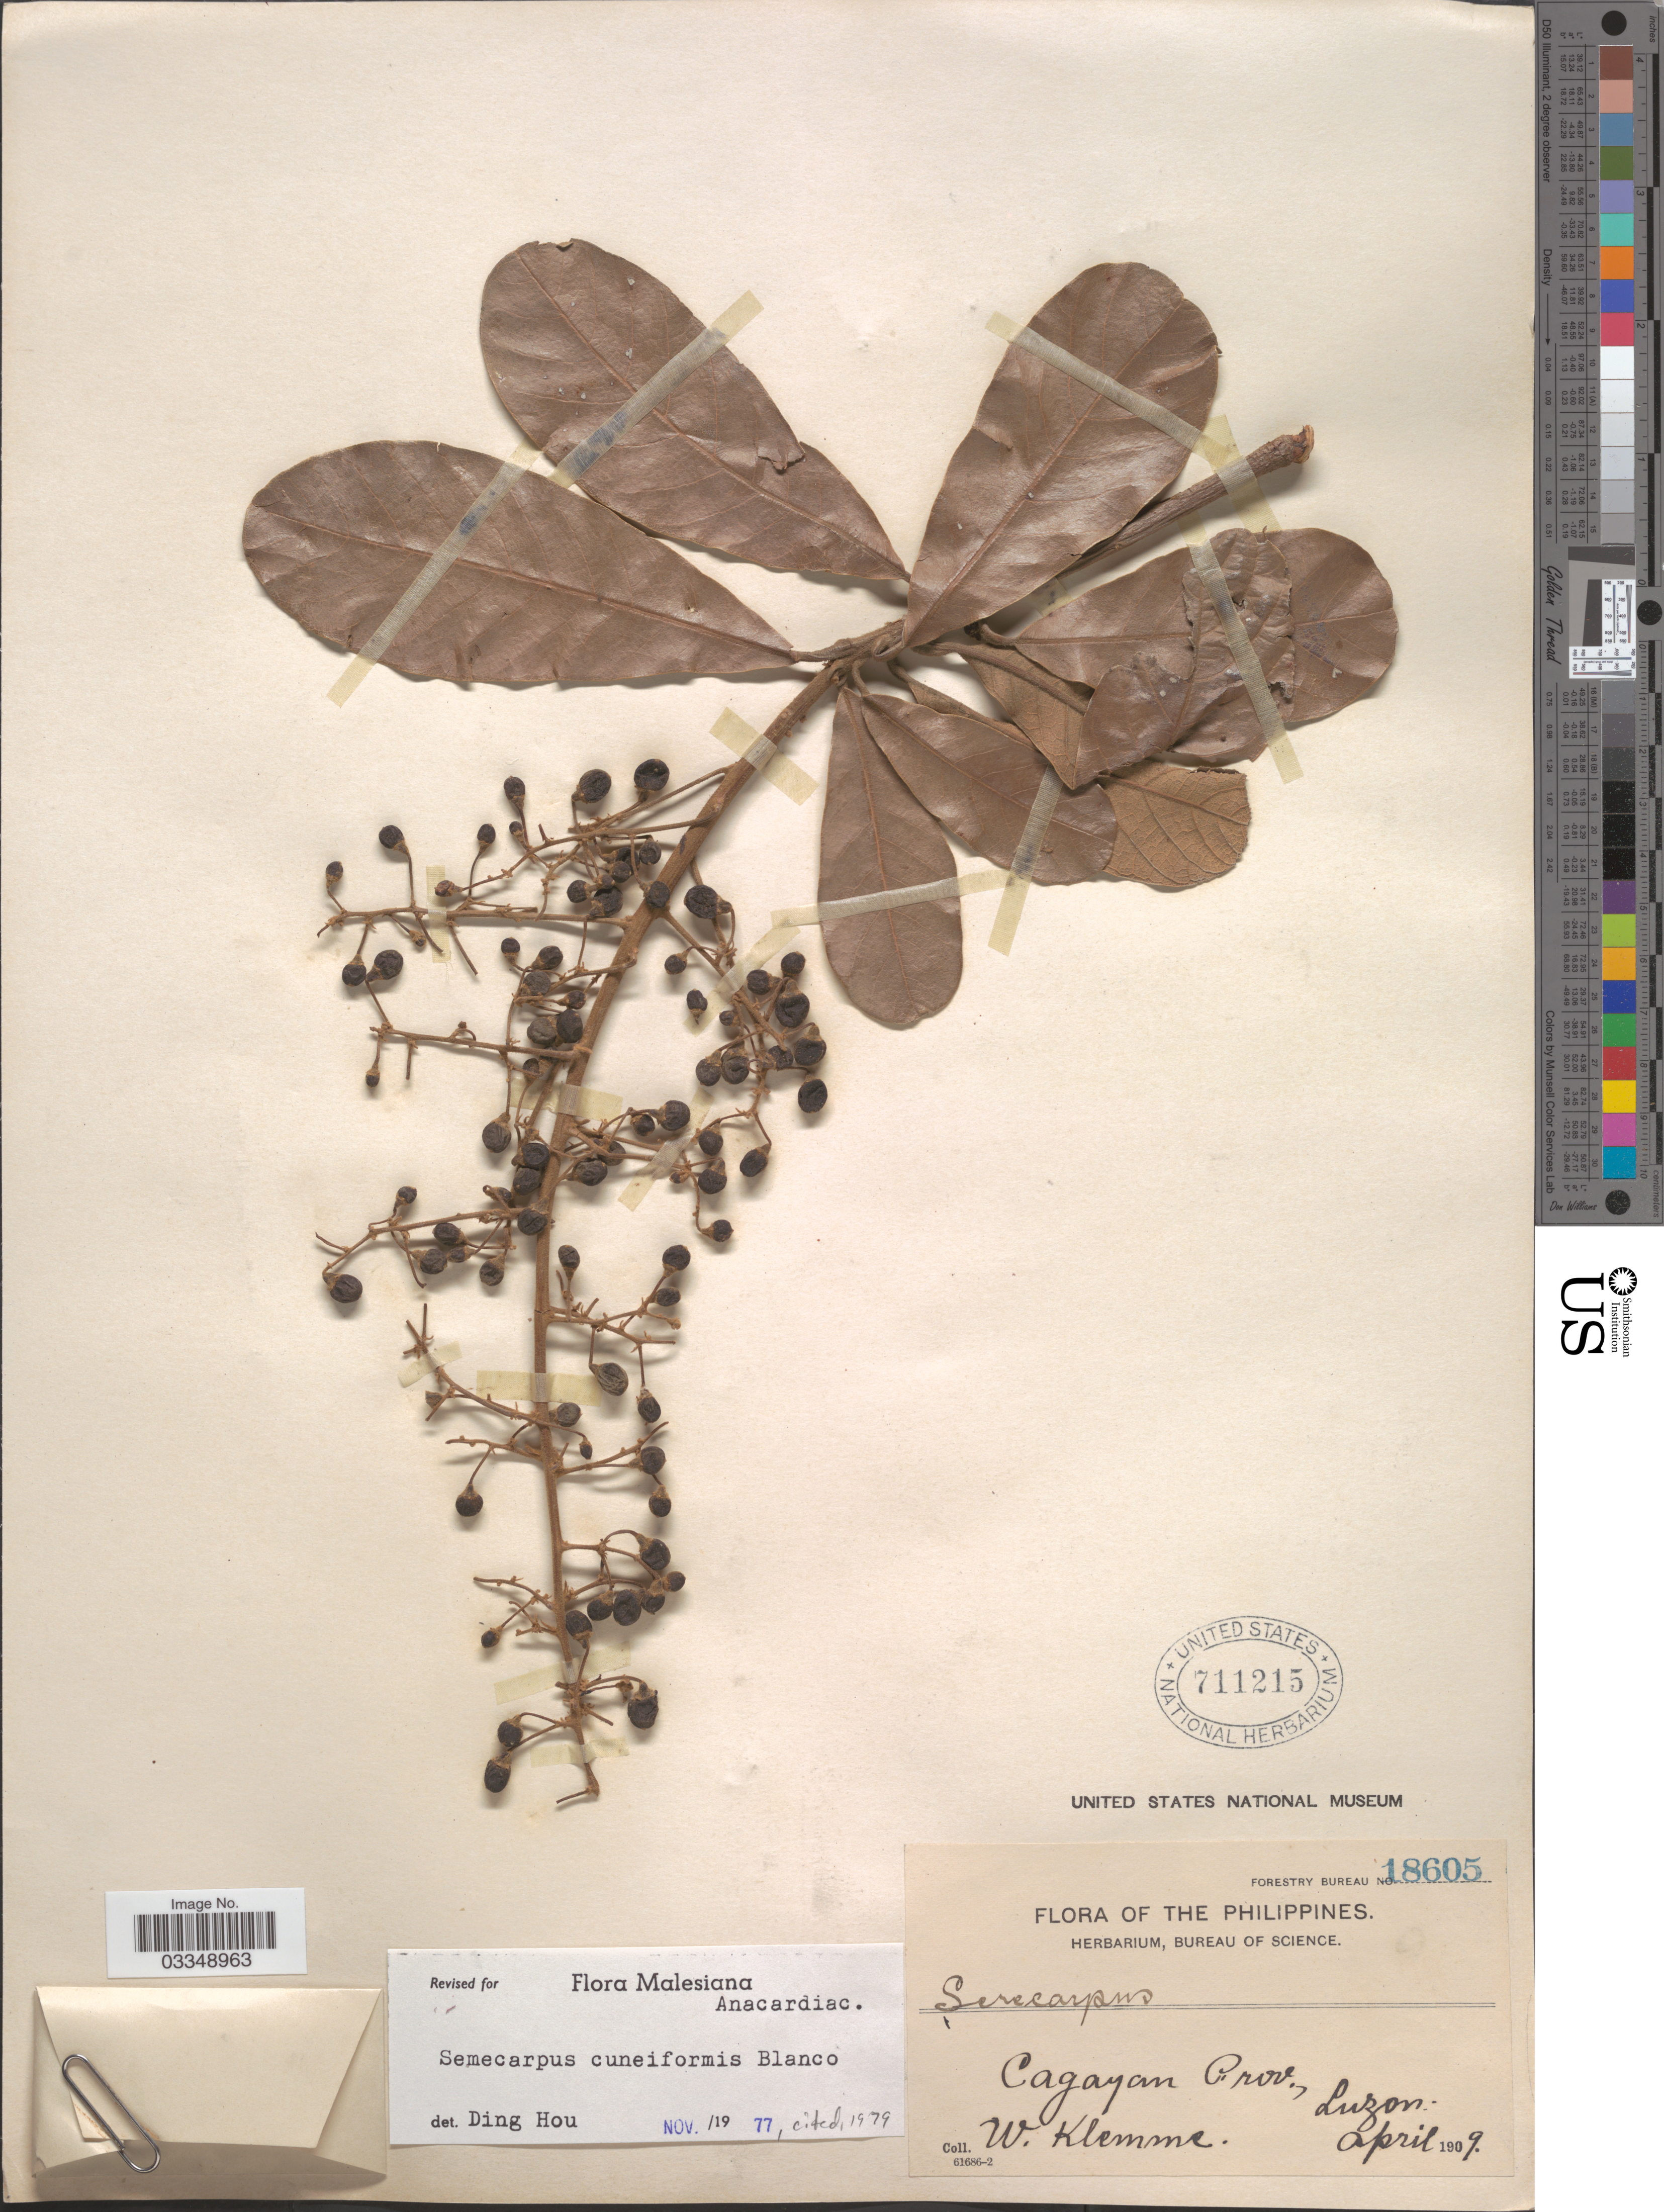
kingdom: Plantae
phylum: Tracheophyta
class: Magnoliopsida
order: Sapindales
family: Anacardiaceae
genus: Semecarpus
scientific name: Semecarpus cuneiformis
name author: Blanco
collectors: W. Klemms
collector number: Forestry Bureau 18605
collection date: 1909-04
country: Philippines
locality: Cagayan Prov., Luzon.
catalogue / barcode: US 711215